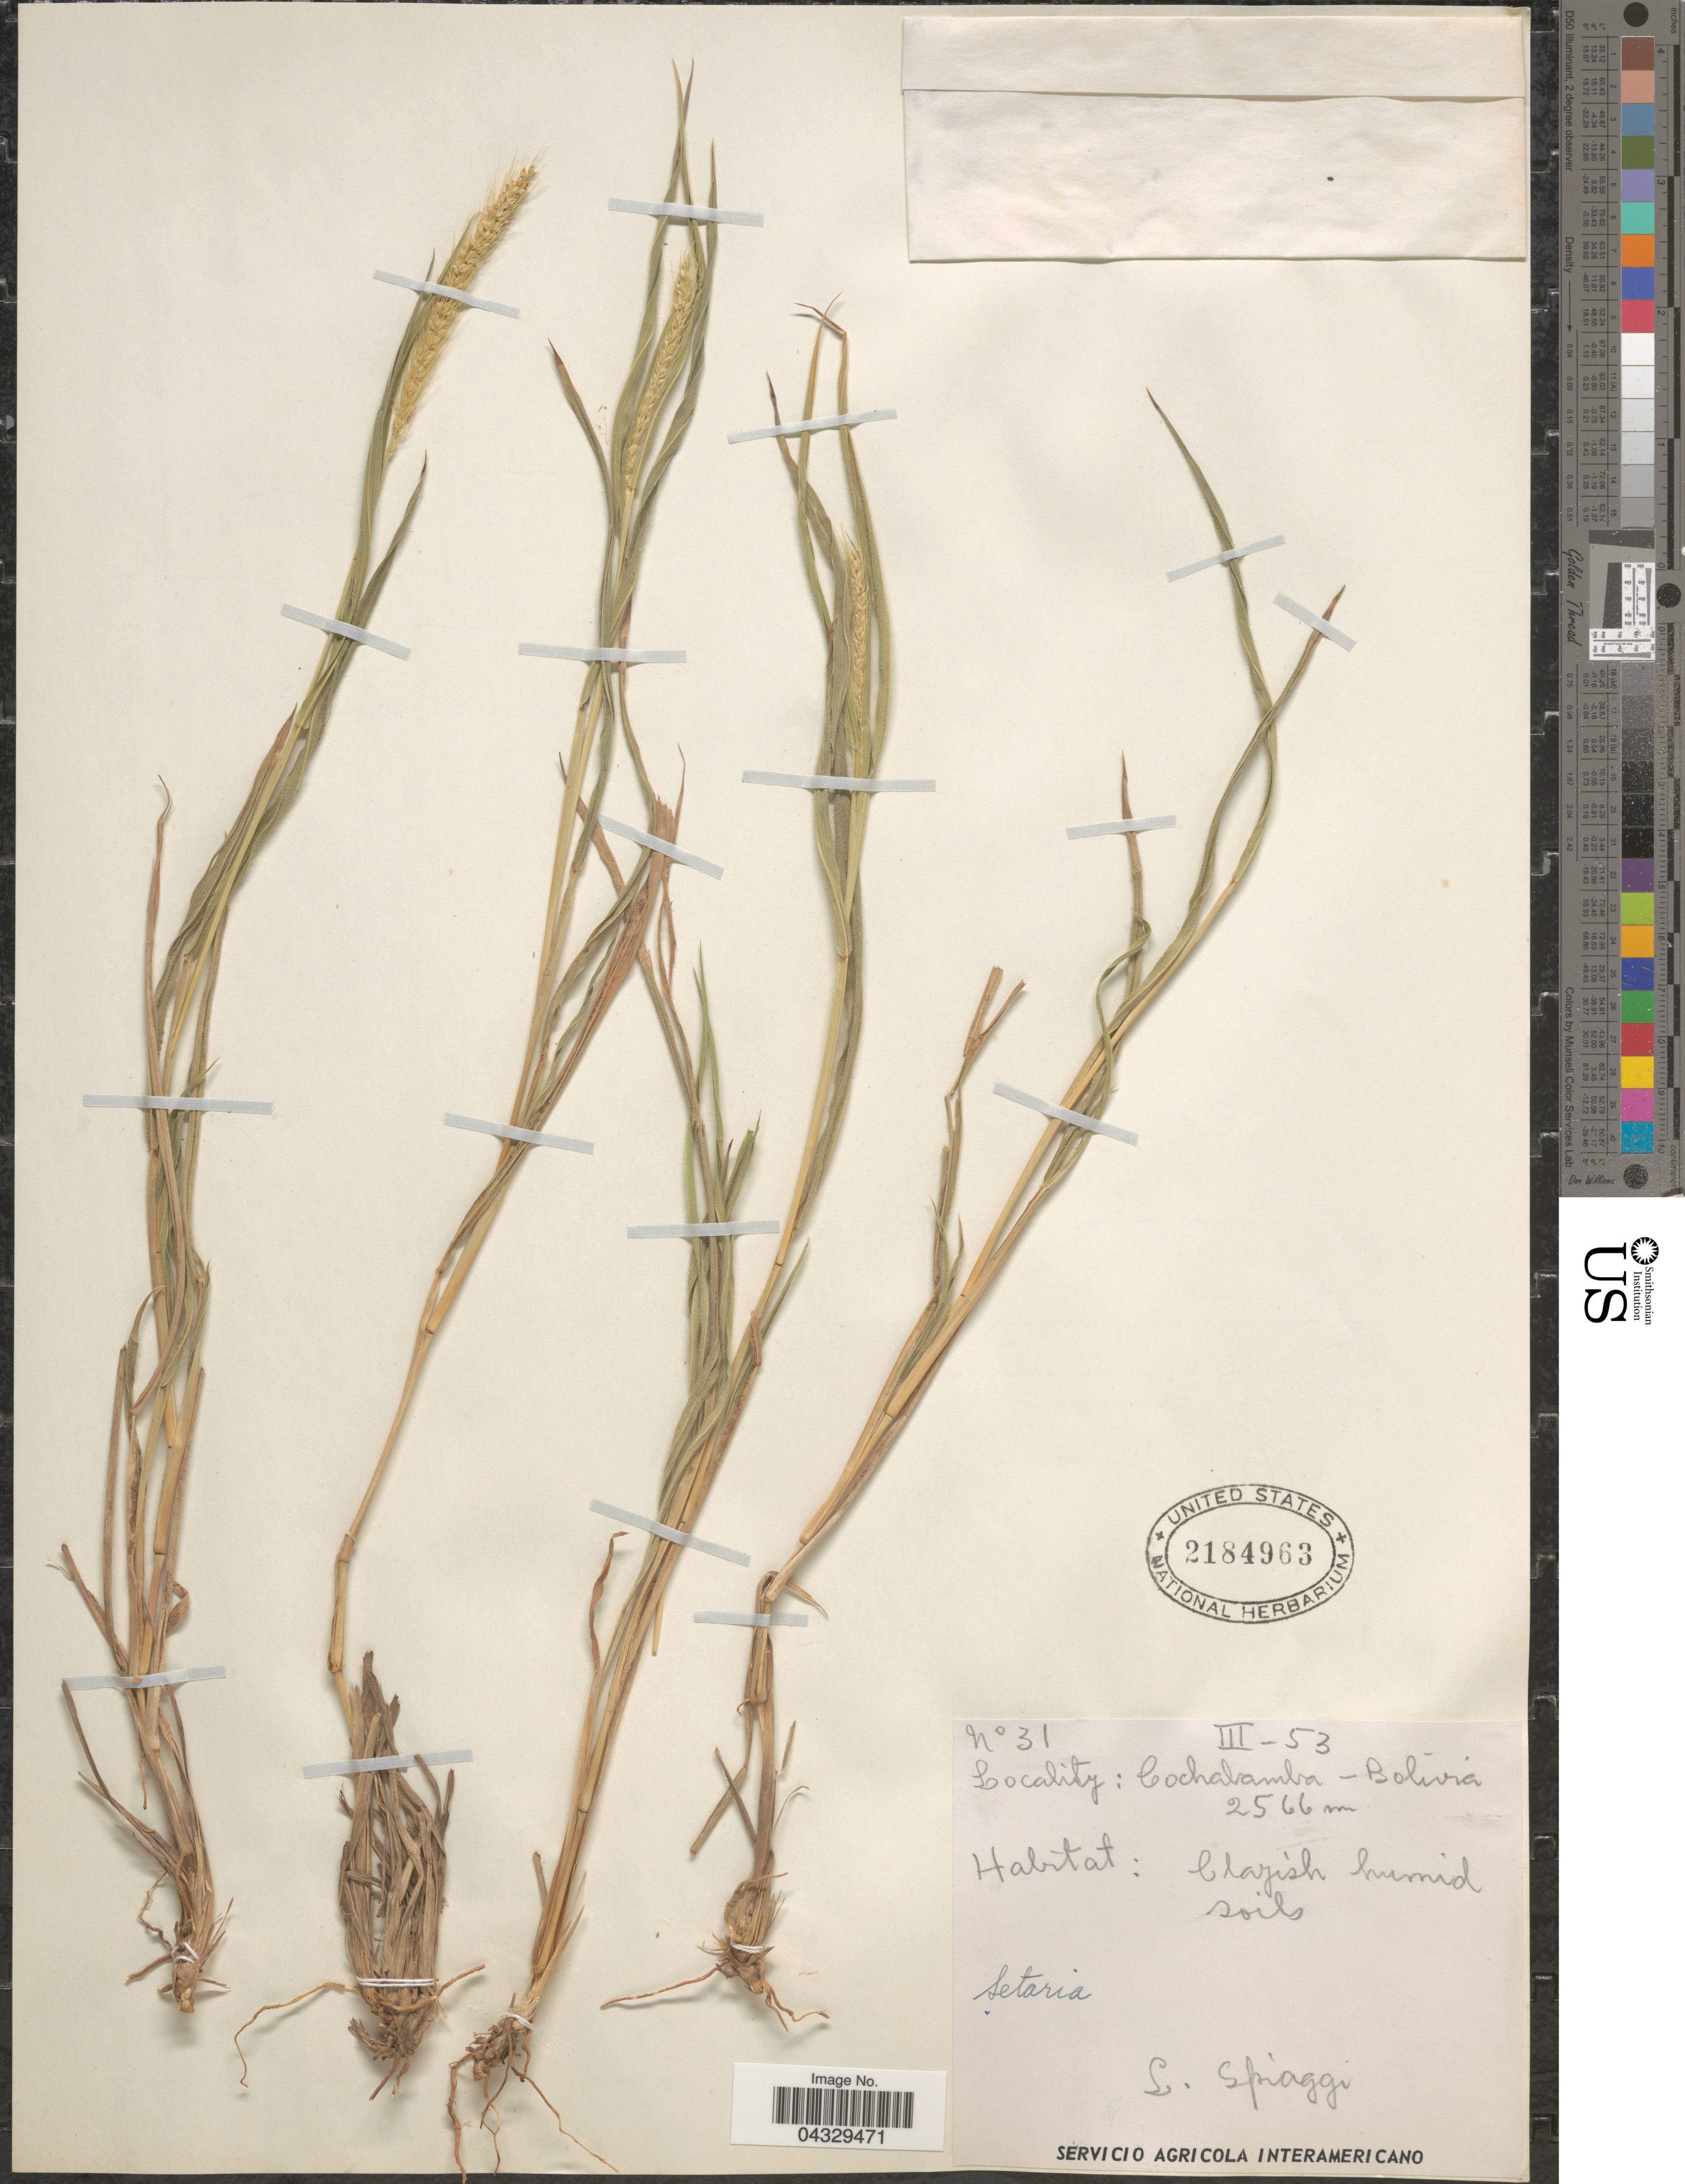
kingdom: Plantae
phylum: Tracheophyta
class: Liliopsida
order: Poales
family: Poaceae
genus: Setaria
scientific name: Setaria sp.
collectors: L. Spiaggi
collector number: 31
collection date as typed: Transcribed d/m/y: /3/53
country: Bolivia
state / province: Cochabamba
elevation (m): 2566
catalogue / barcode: US 2184963